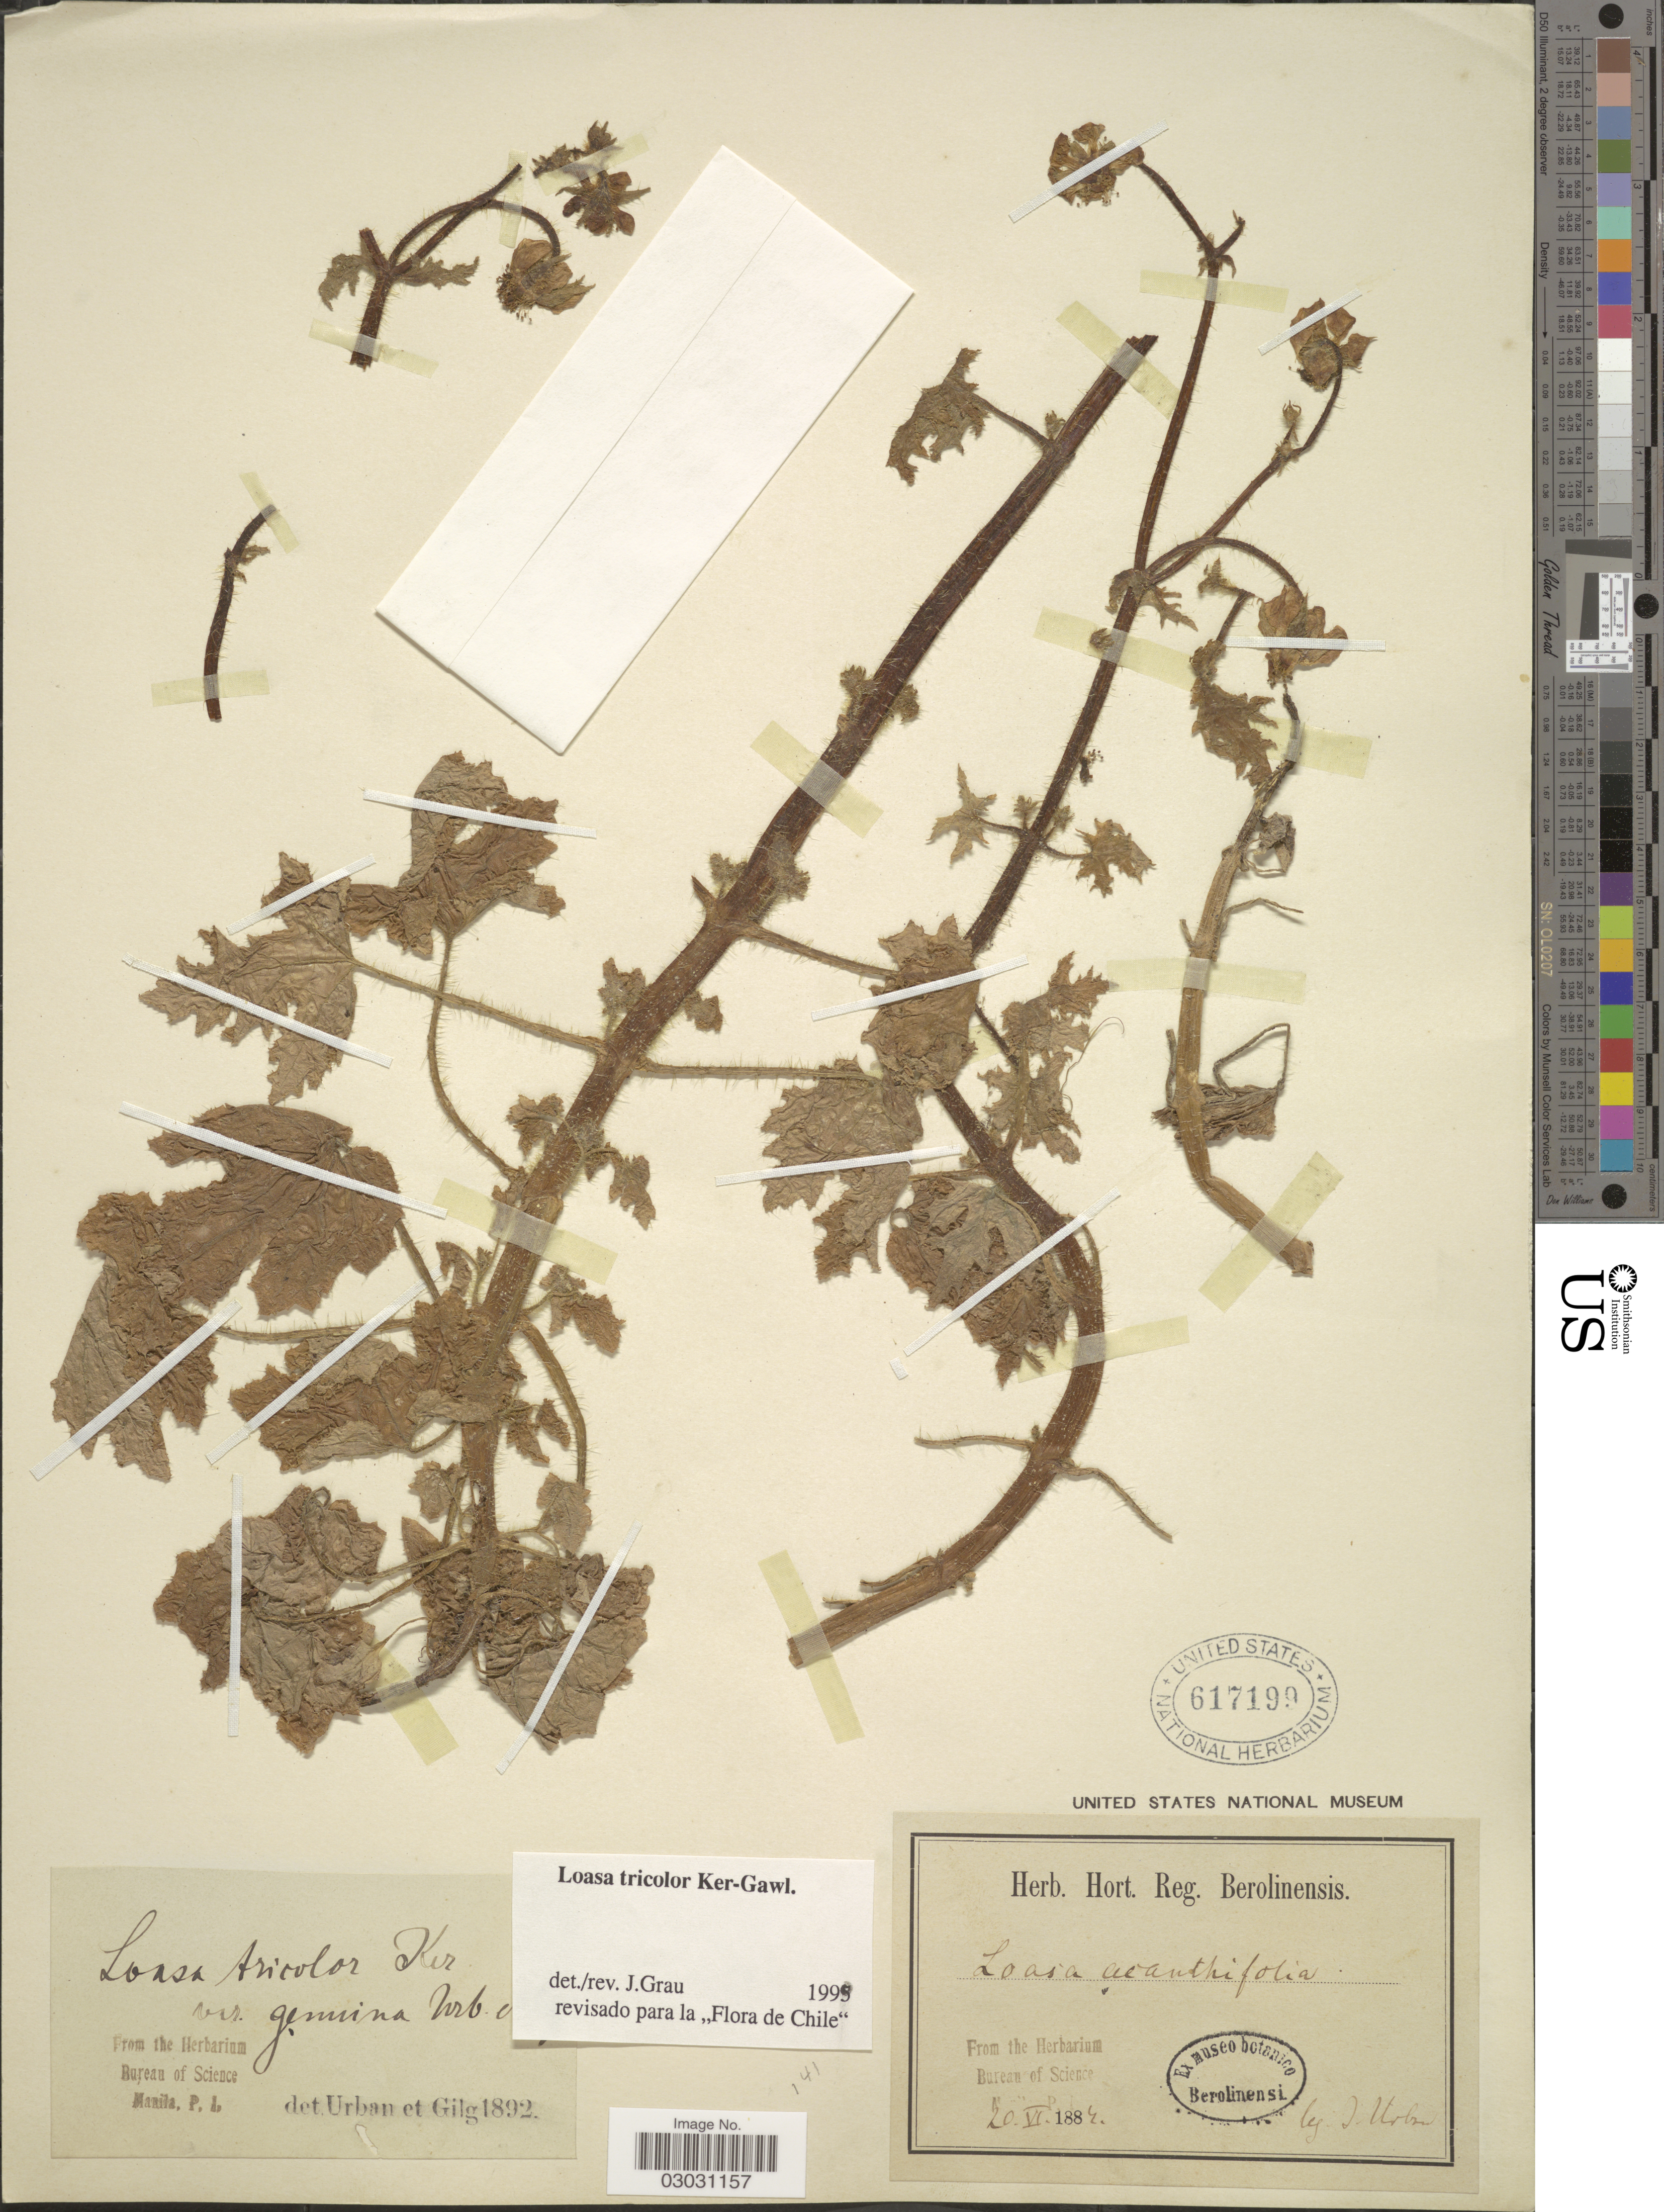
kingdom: Plantae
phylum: Tracheophyta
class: Magnoliopsida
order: Cornales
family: Loasaceae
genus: Loasa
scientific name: Loasa tricolor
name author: Ker Gawl.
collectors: I. Urban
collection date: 1884-06-20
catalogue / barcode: US 617199